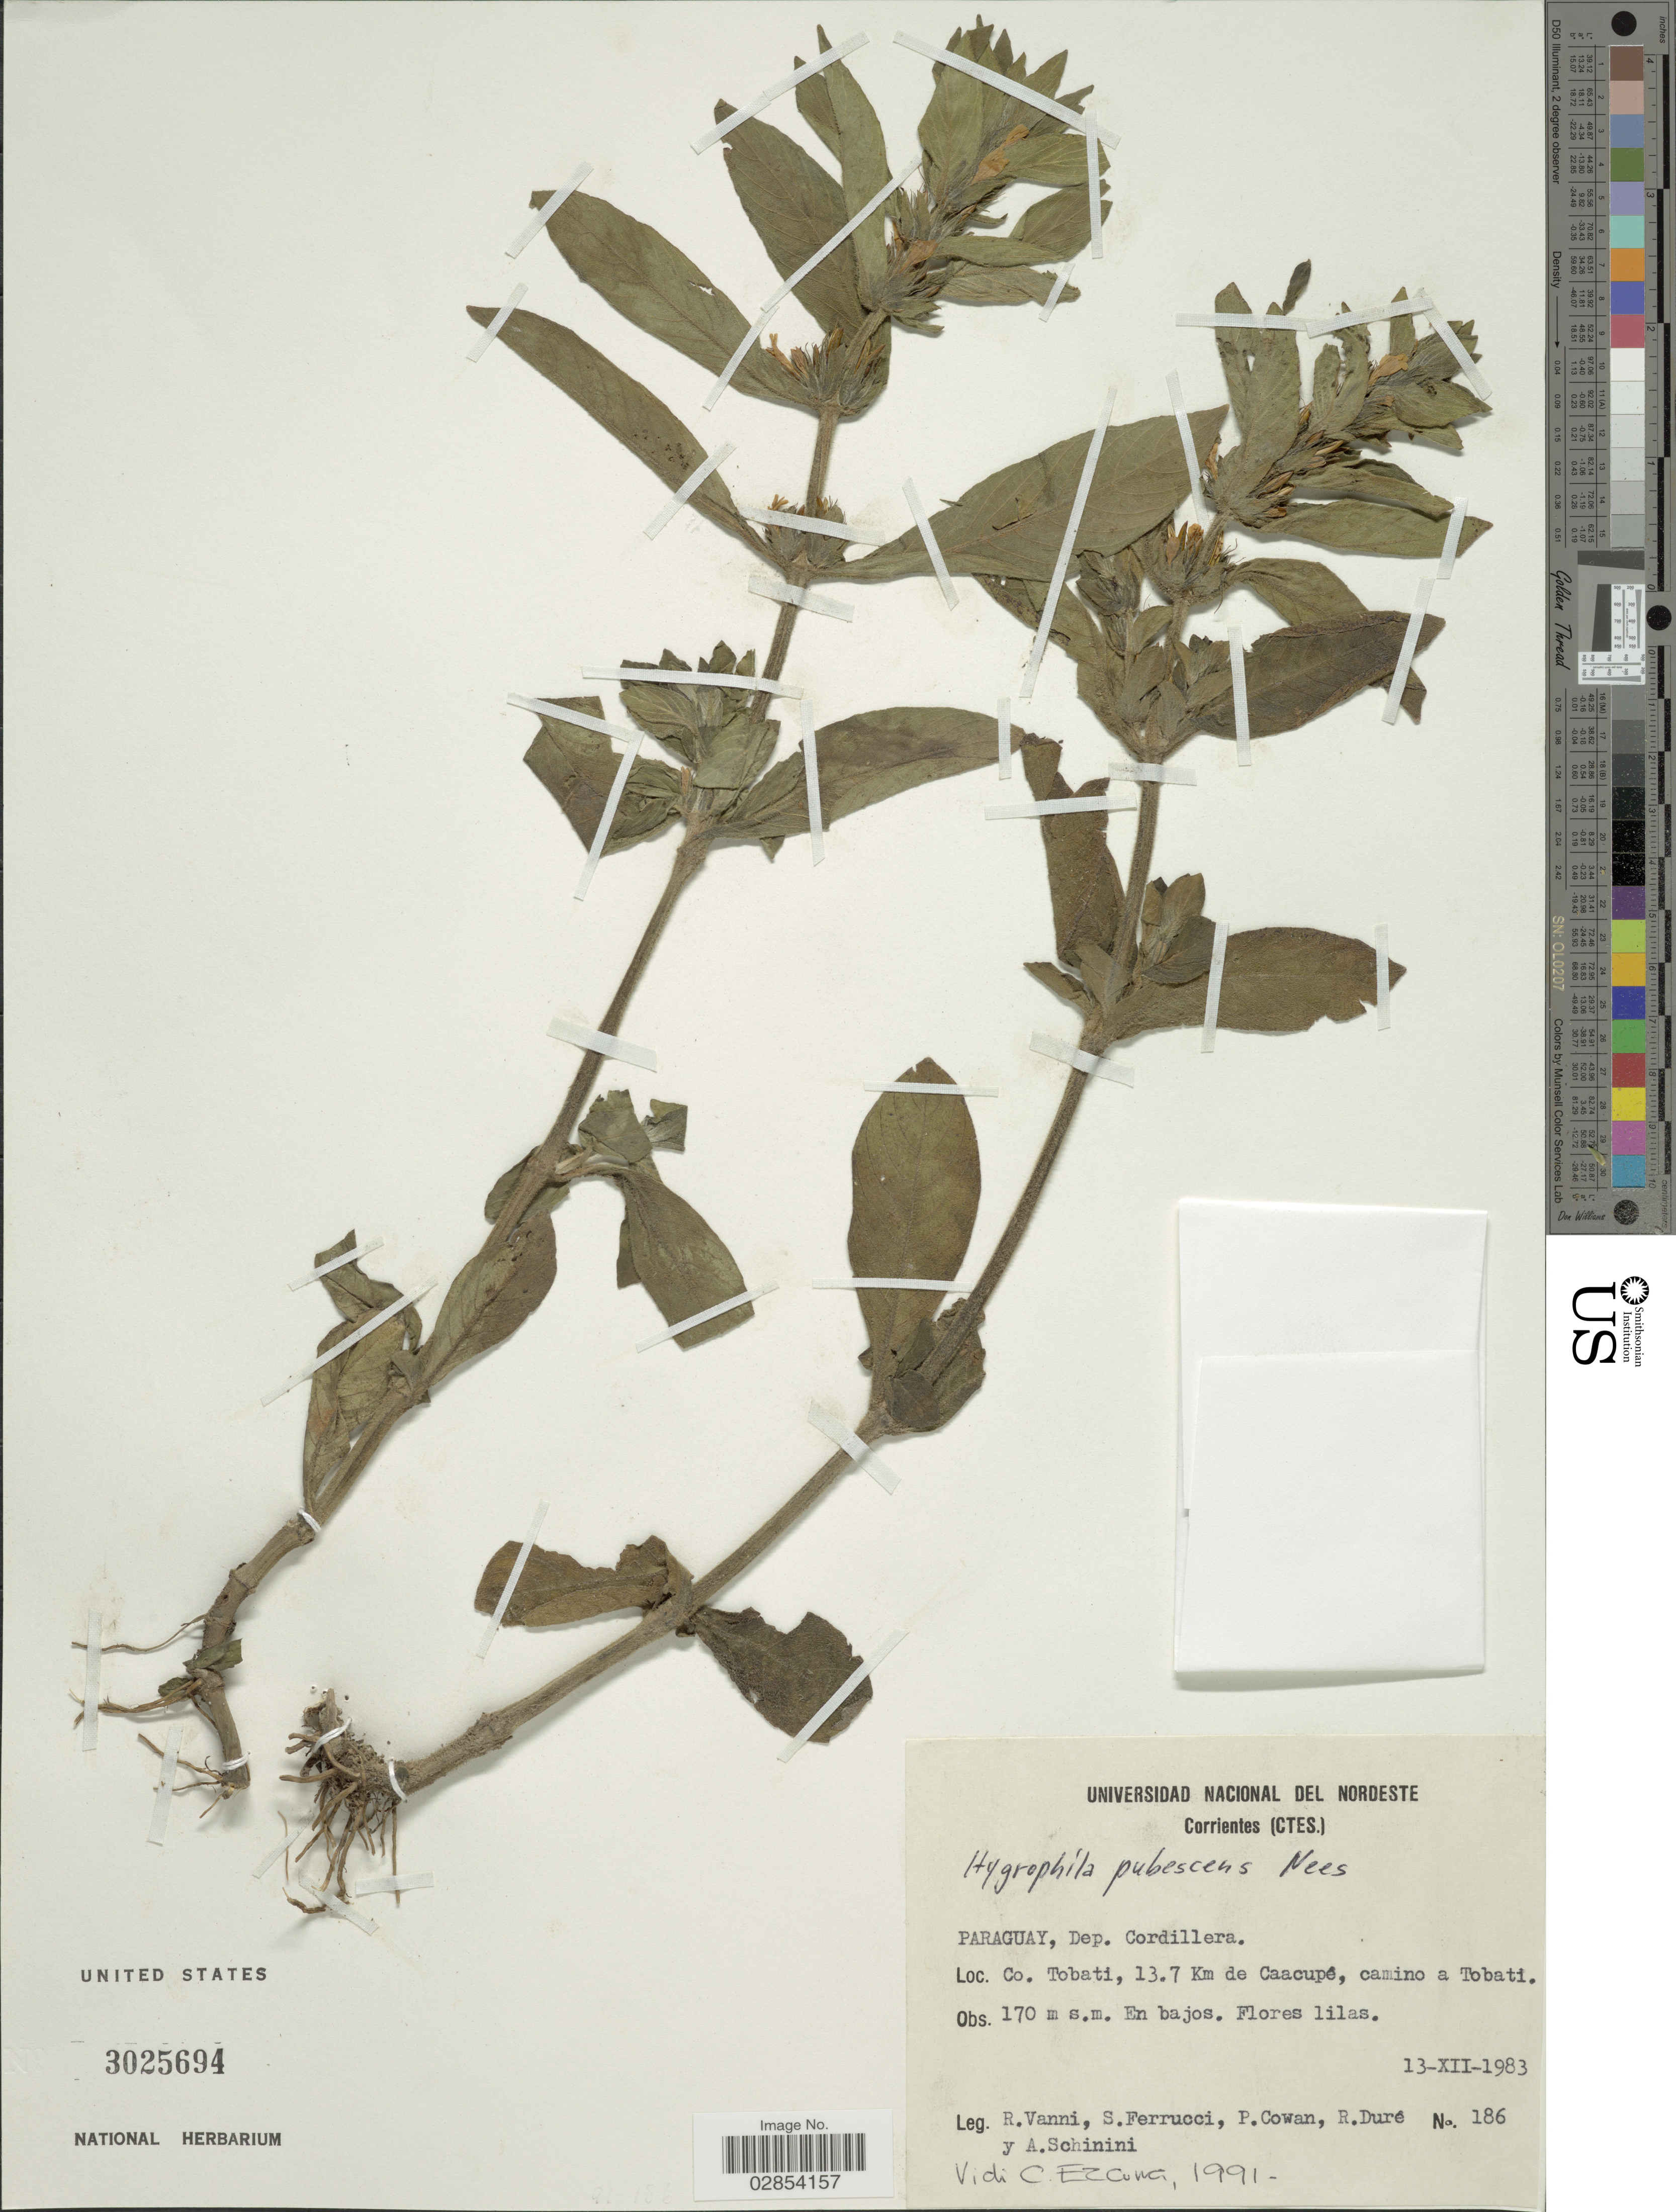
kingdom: Plantae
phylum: Tracheophyta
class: Magnoliopsida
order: Lamiales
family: Acanthaceae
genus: Hygrophila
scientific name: Hygrophila pubescens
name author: Nees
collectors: R. Vanni, S. Ferrucci, R. Duré & A. Schinini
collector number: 186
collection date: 1983-12-13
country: Paraguay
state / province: Cordillera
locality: Dep. Cordillera. Co. Tobati, 13.7 Km de Cascupé, camino a Tobati.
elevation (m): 170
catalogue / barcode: US 3025694